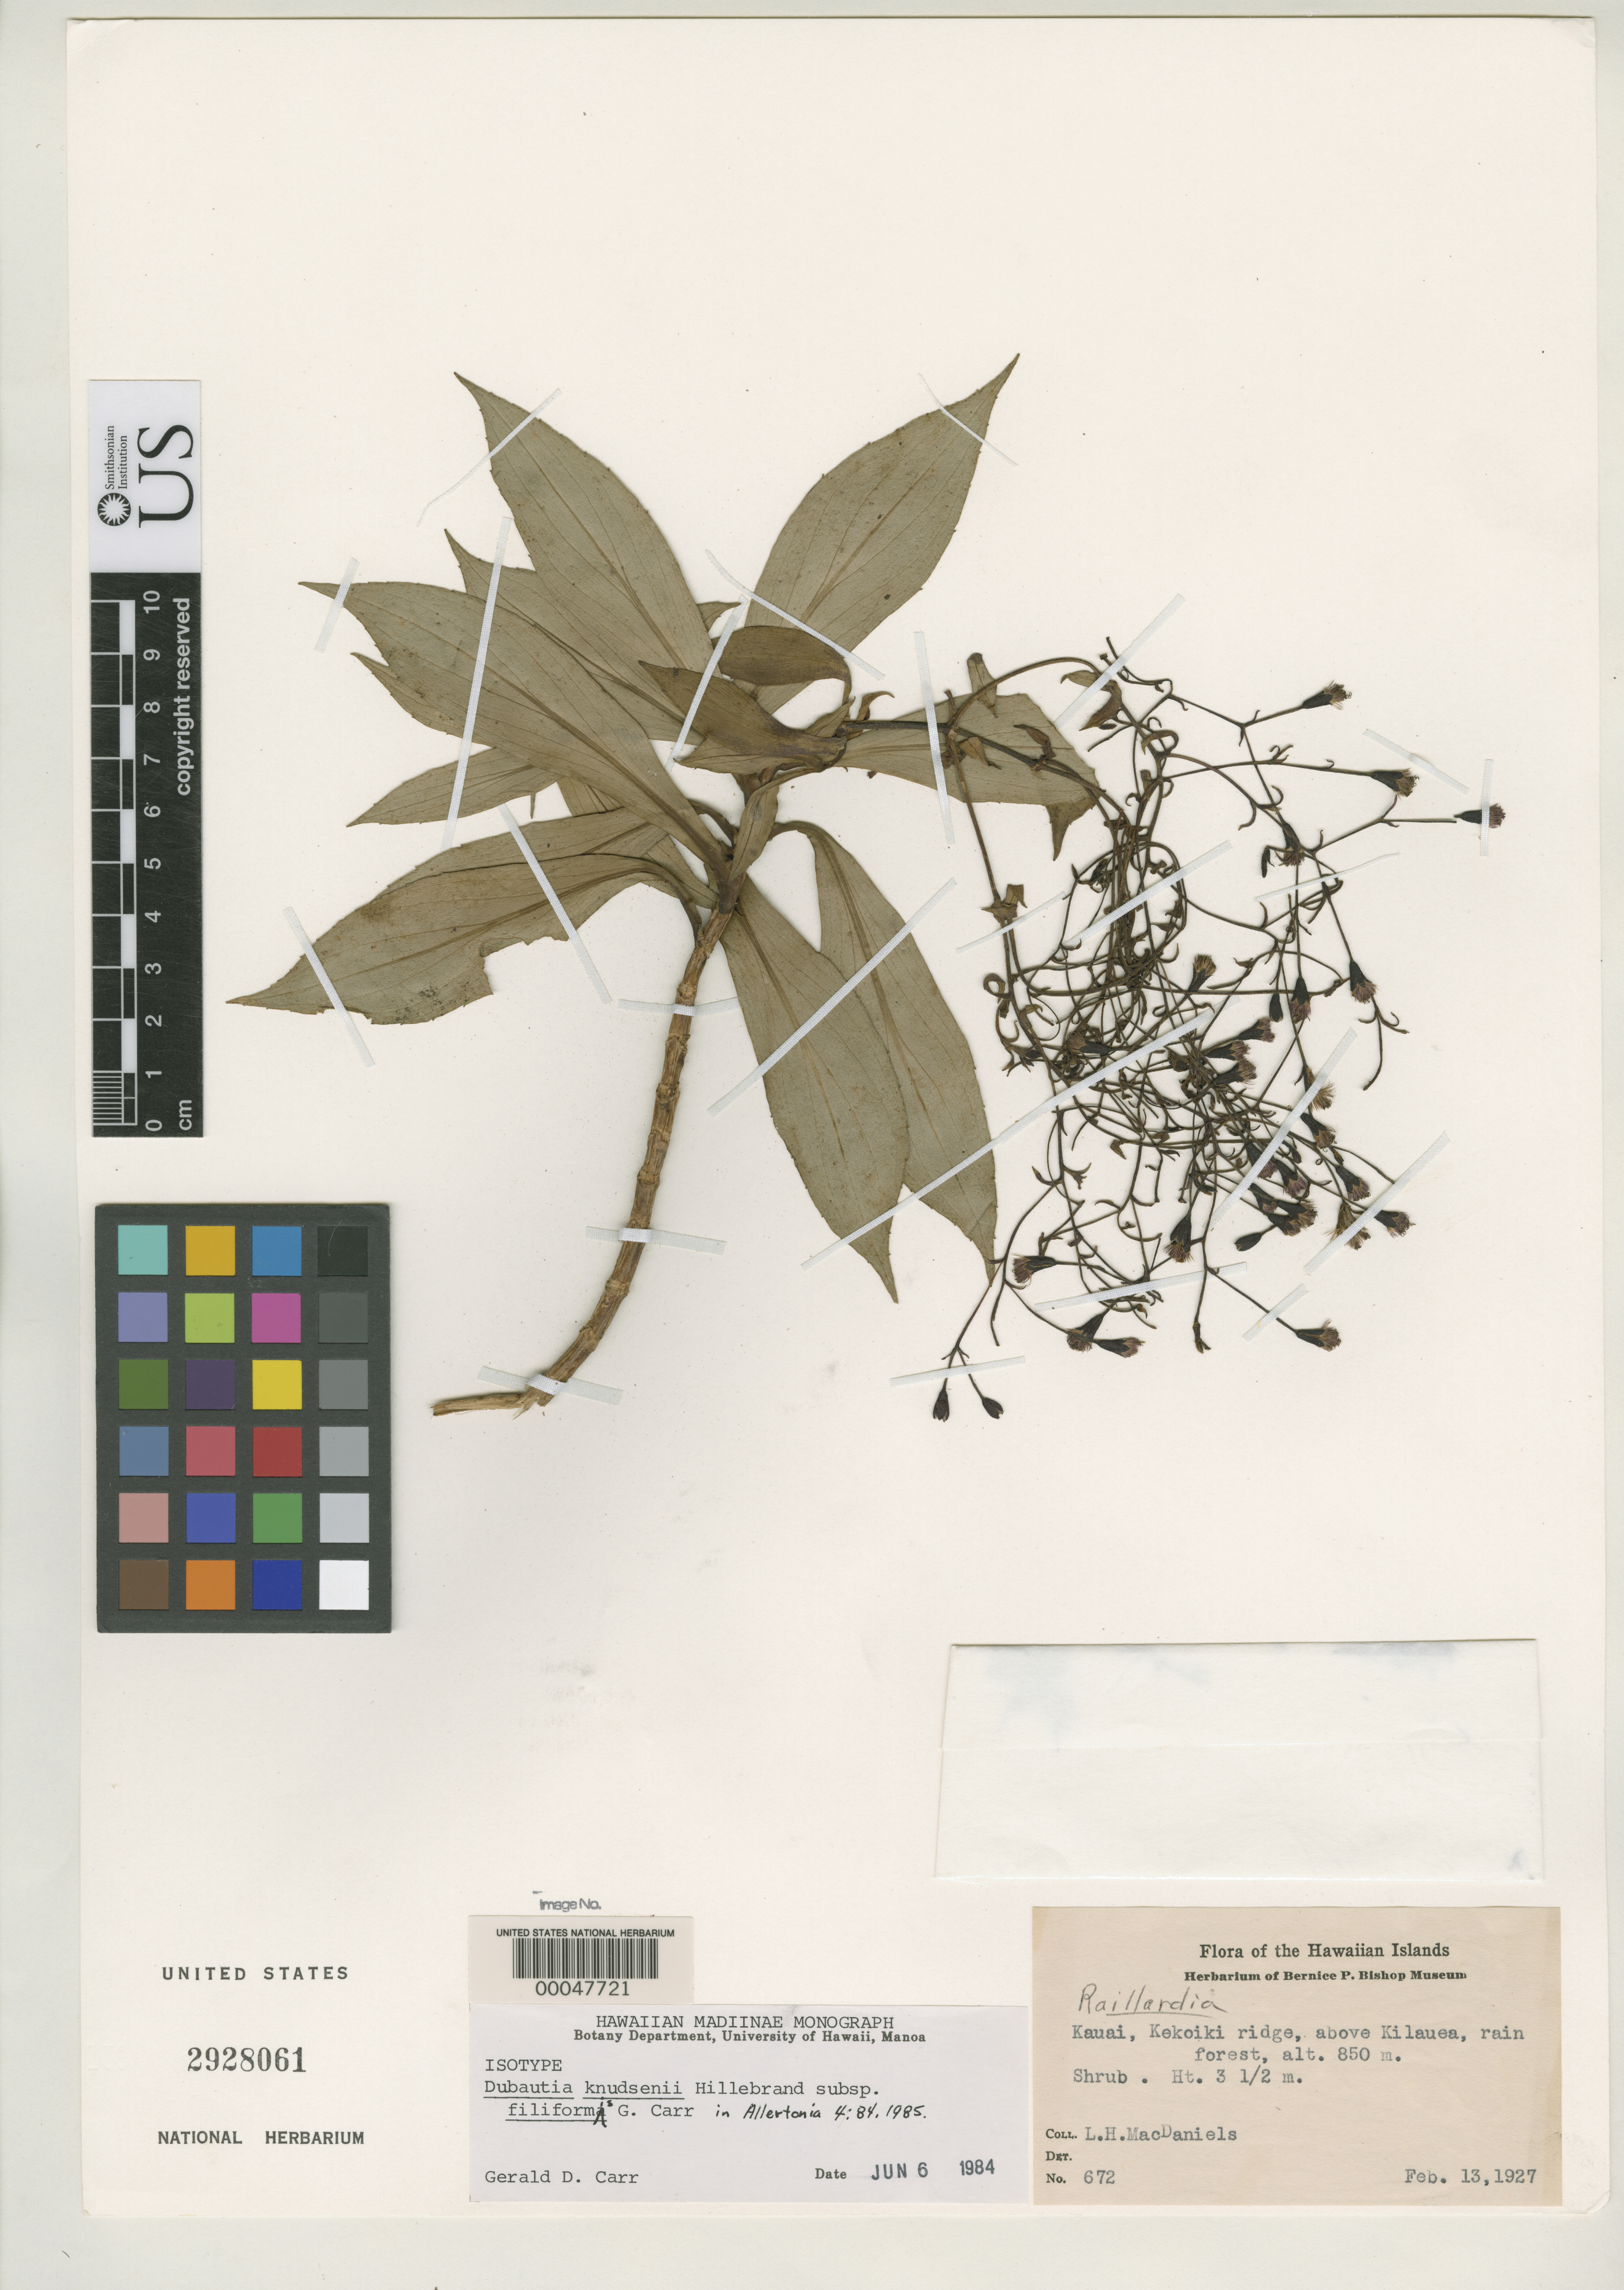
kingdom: Plantae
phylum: Tracheophyta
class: Magnoliopsida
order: Asterales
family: Asteraceae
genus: Dubautia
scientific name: Dubautia knudsenii subsp. filiformis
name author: G.D. Carr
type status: Isotype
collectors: L. H. MacDaniels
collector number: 672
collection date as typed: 13 Feb 1927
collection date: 1927-02-13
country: United States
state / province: Hawaii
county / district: Kauai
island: Kaua'i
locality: Kekoiki Ridge, above Kilauea.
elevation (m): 850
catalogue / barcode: US 2928061